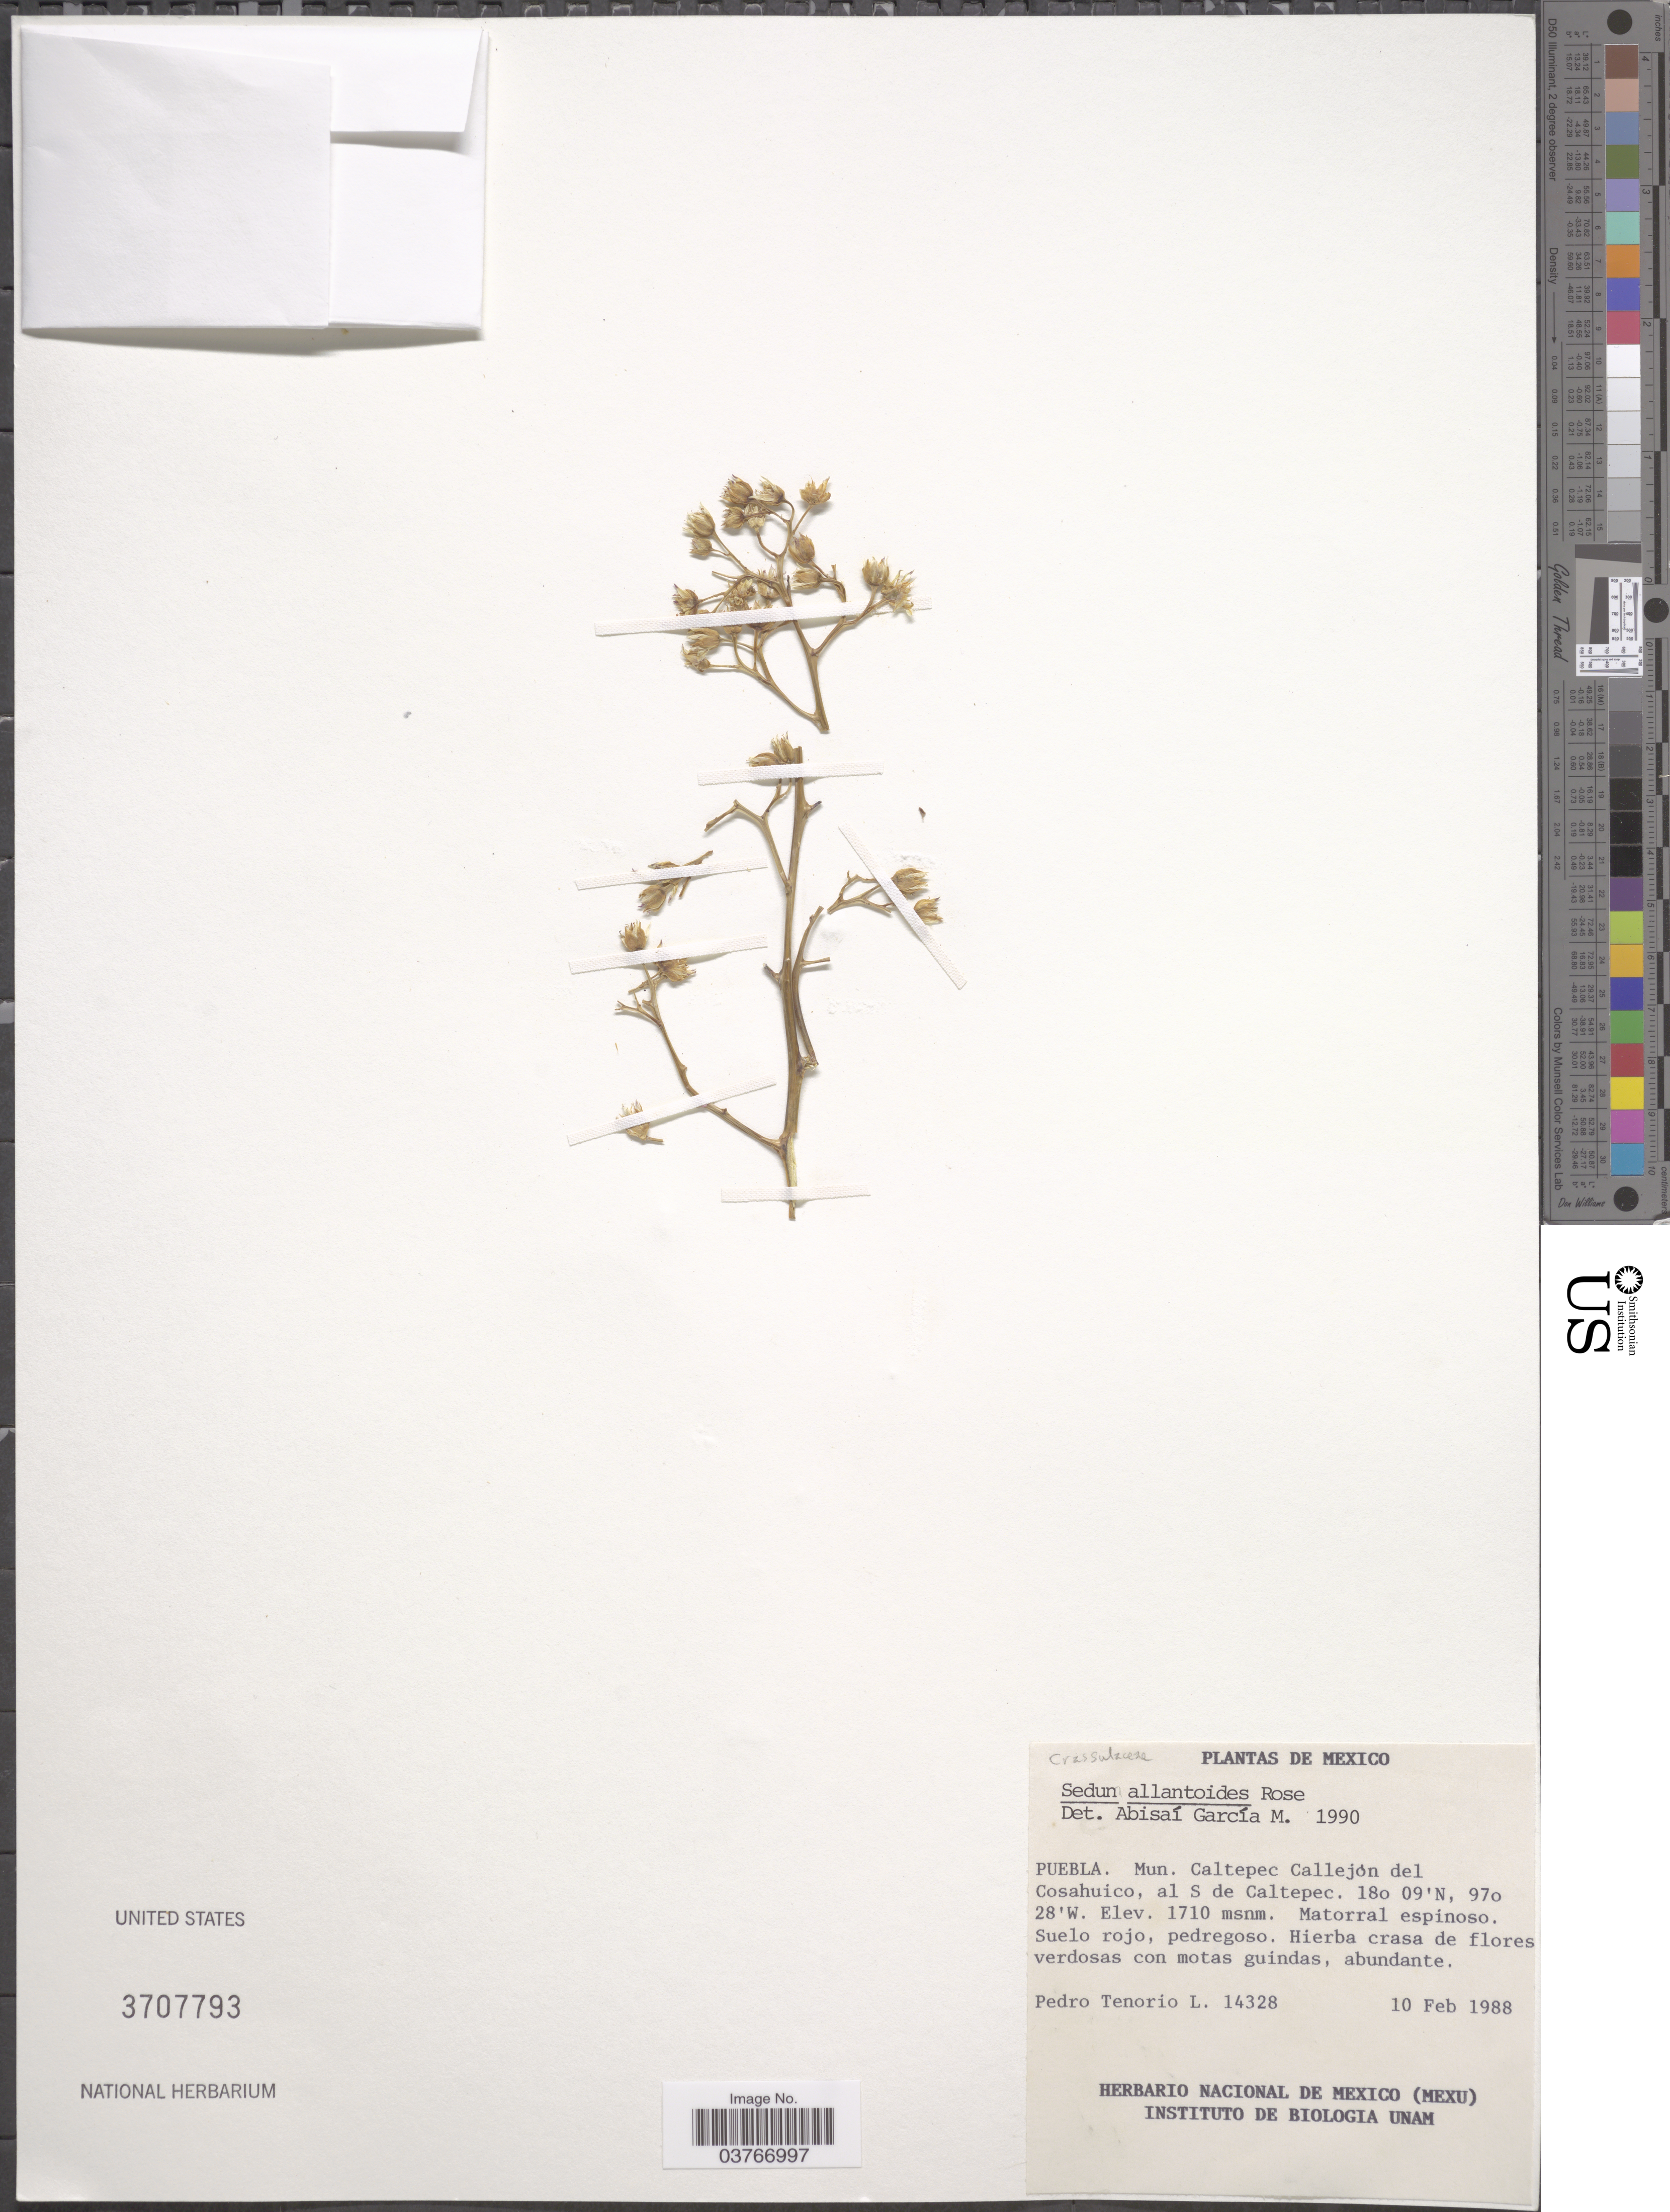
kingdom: Plantae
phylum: Tracheophyta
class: Magnoliopsida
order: Saxifragales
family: Crassulaceae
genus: Sedum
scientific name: Sedum allantoides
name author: Rose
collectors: P. Tenorio L.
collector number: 14328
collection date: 1988-02-10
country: Mexico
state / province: Puebla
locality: Mun. Caltepec Callejon del Cosahuico, al S de Caltepec.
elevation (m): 1710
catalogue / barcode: US 3707793